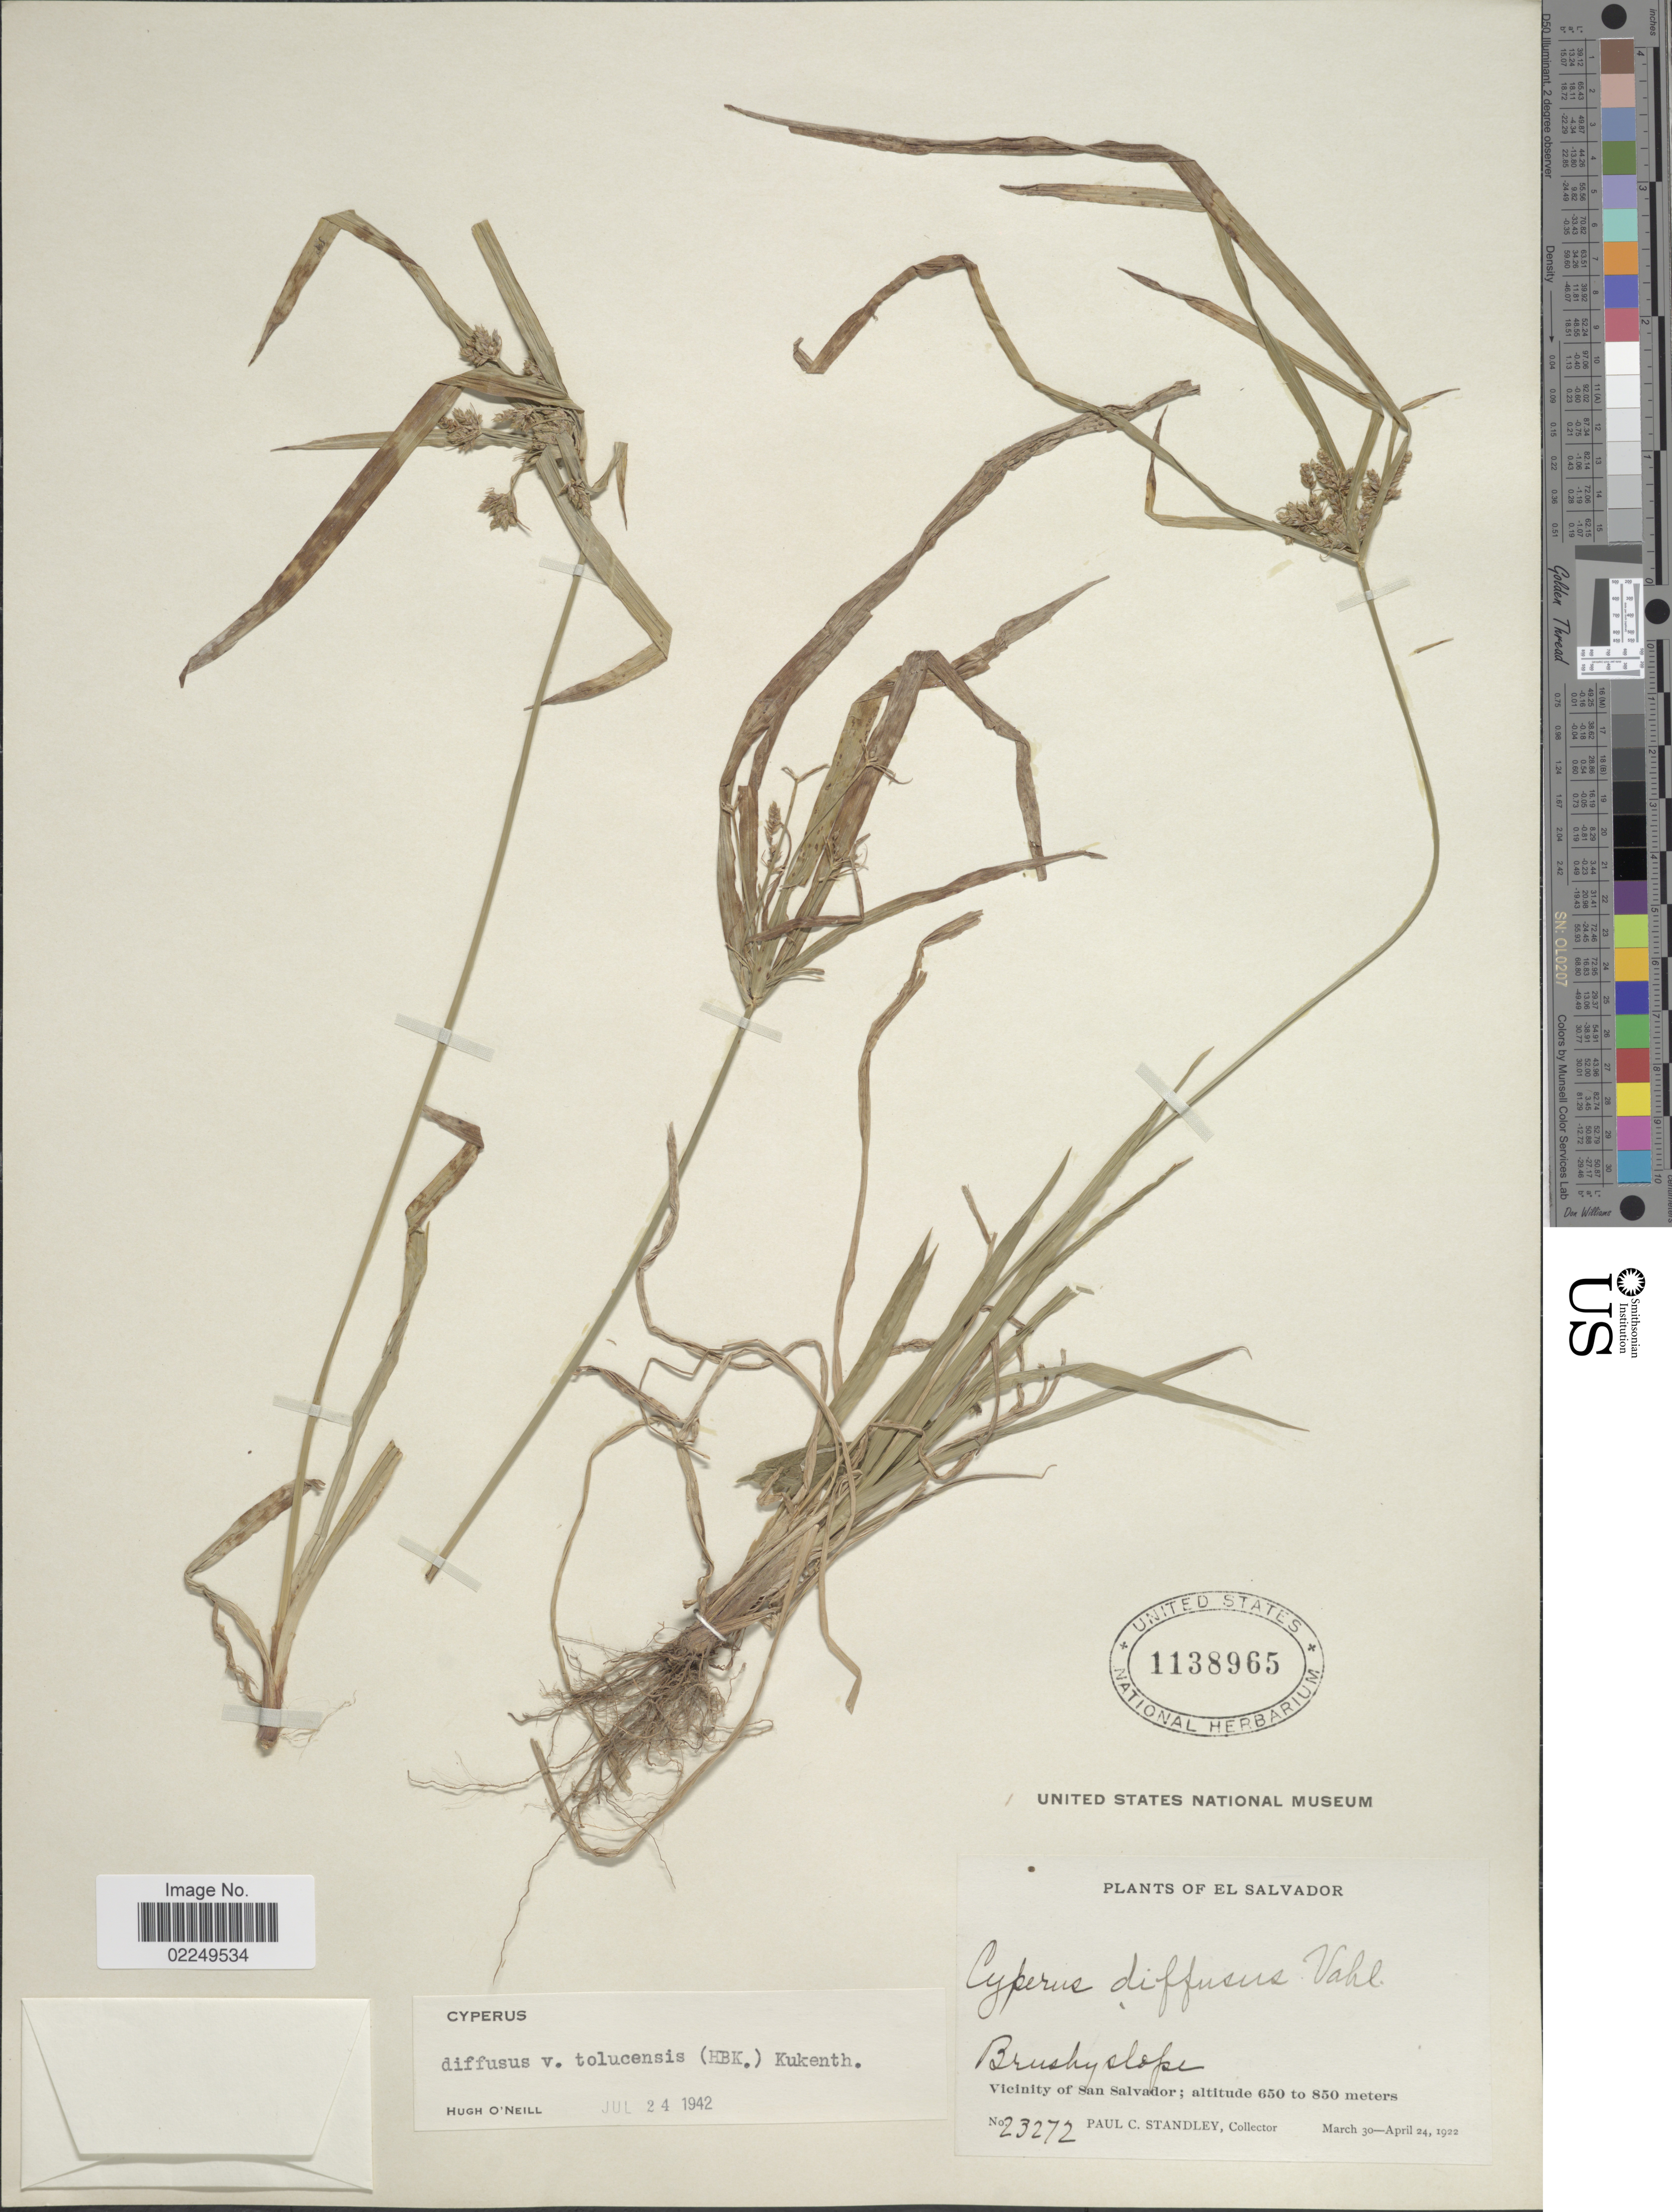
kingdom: Plantae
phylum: Tracheophyta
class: Liliopsida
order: Poales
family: Cyperaceae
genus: Cyperus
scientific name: Cyperus laxus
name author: Lam.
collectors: P. C. Standley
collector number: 23272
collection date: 1922-03-30/1922-04-24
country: El Salvador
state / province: San Salvador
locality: Vicinity of San Salvador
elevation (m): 650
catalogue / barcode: US 1138965